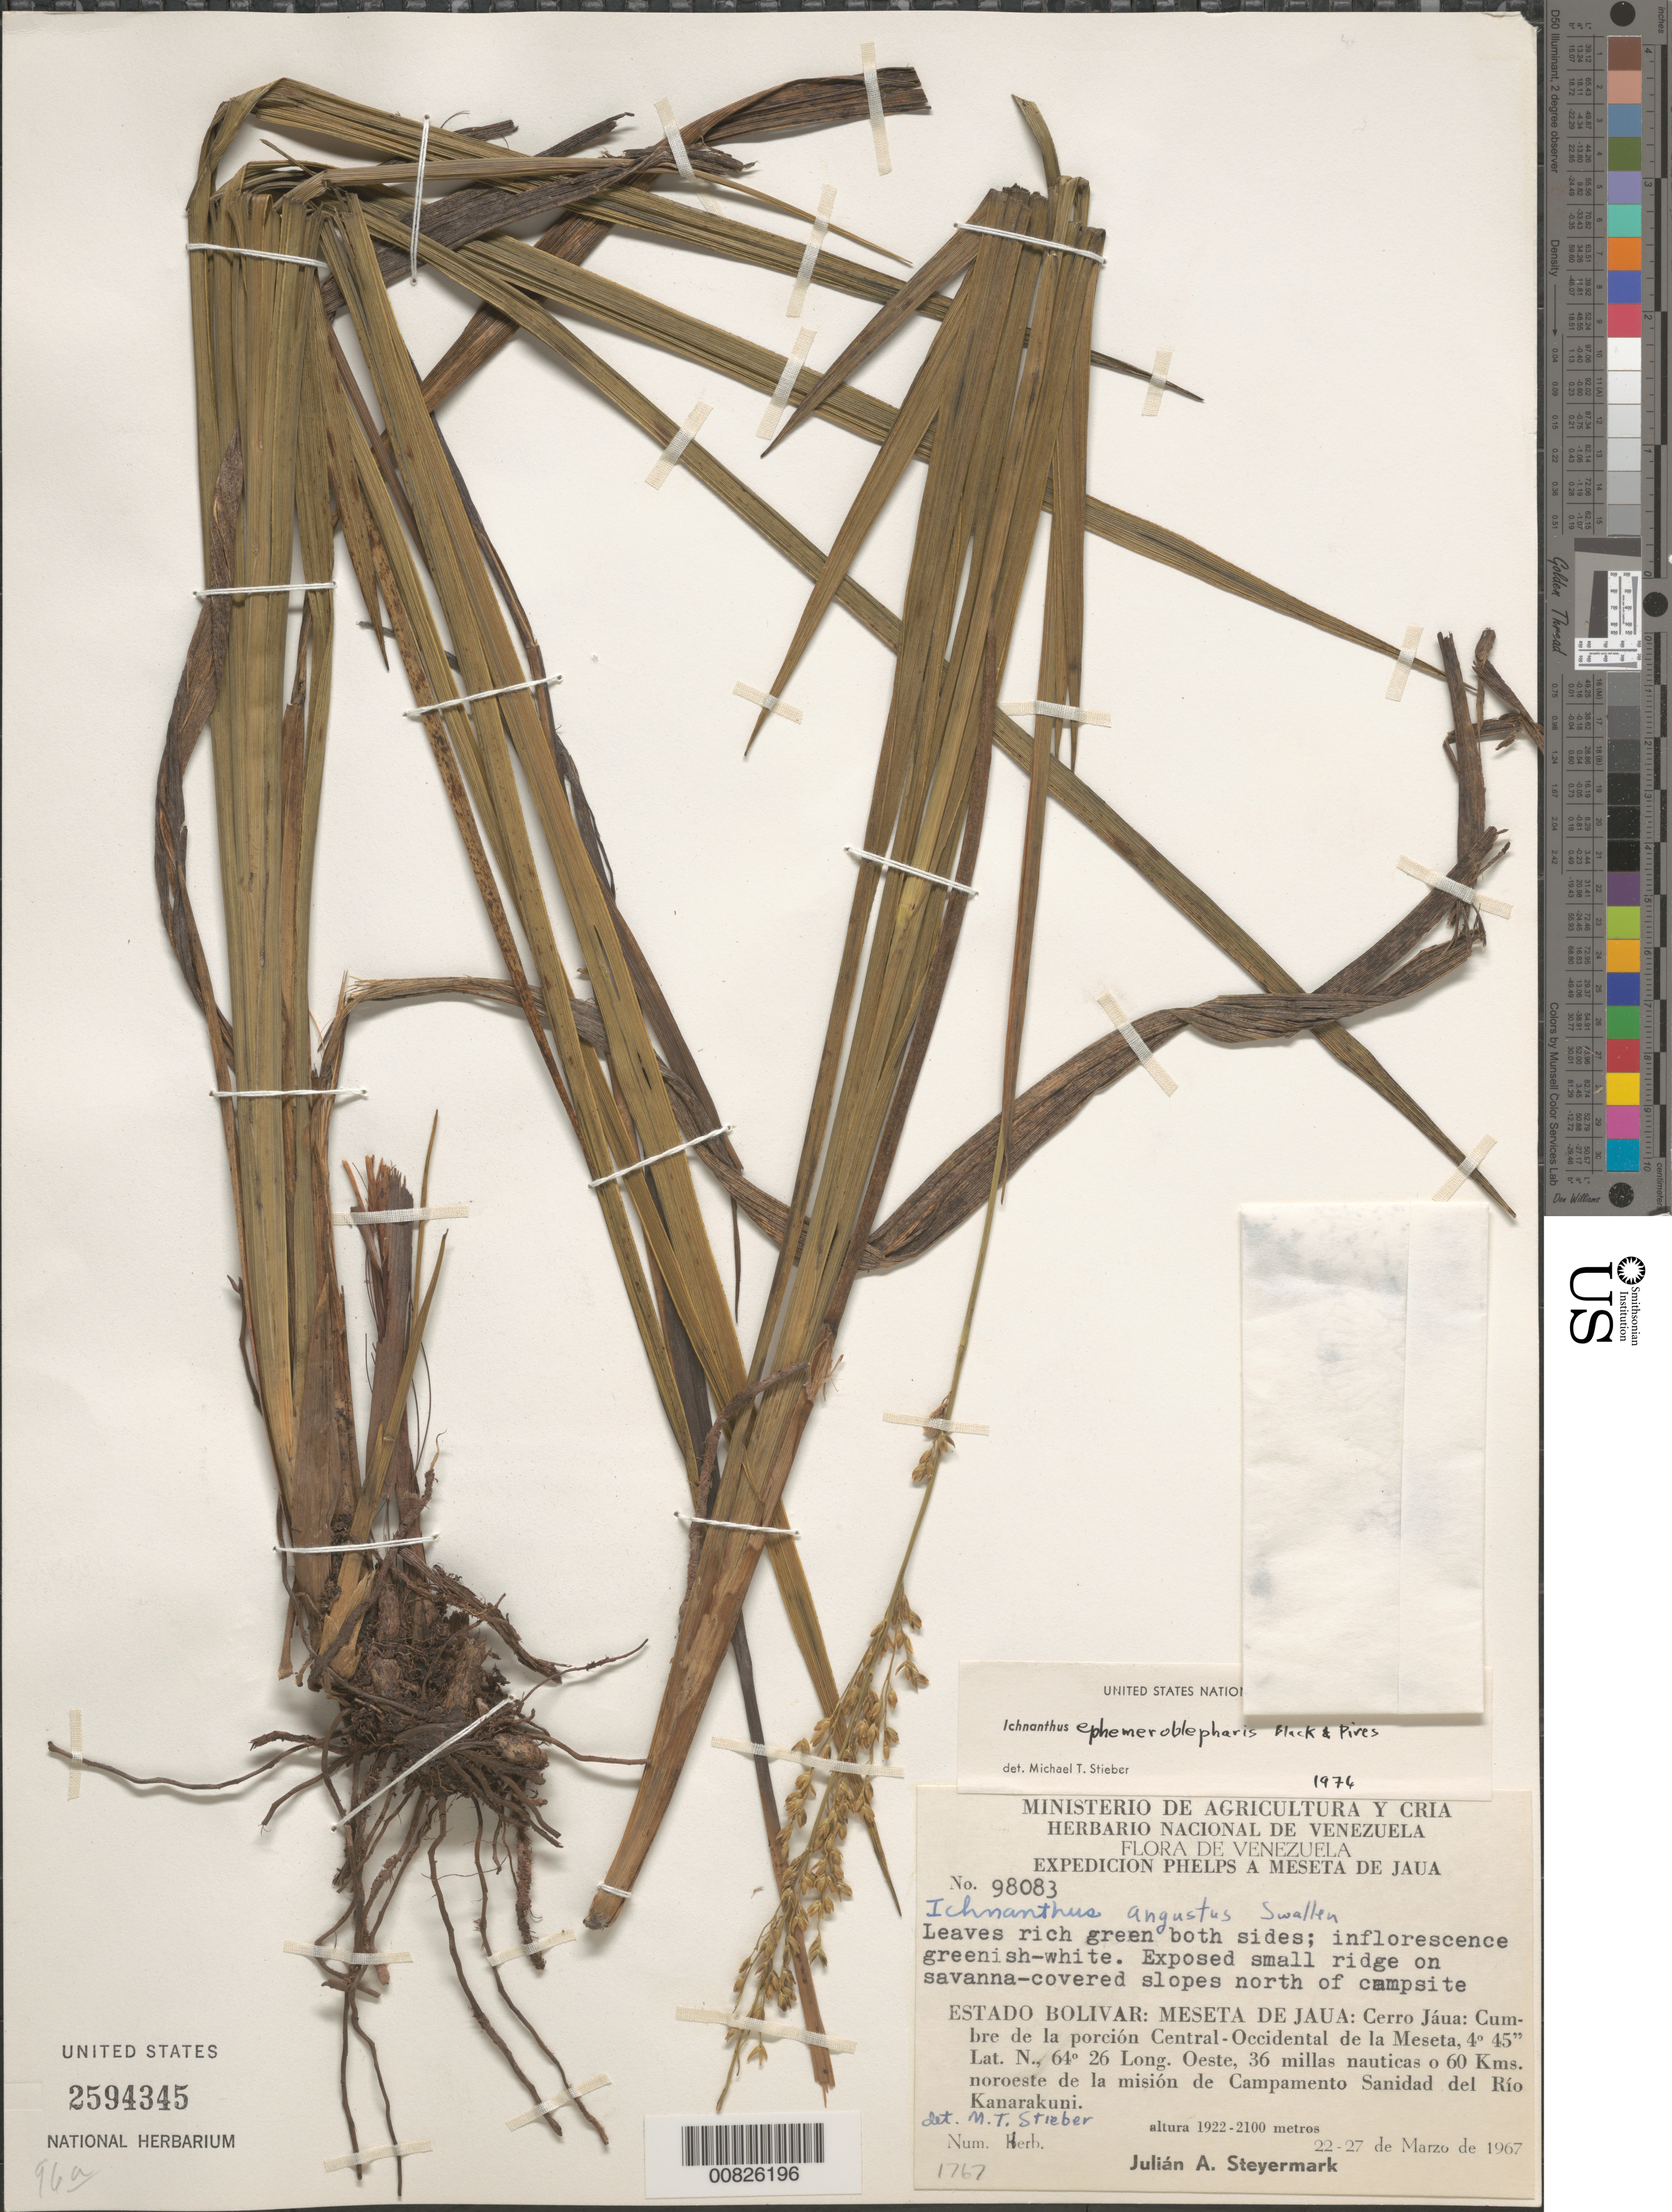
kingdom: Plantae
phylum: Tracheophyta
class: Liliopsida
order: Poales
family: Poaceae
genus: Ichnanthus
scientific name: Ichnanthus ephemeroblepharis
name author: G.A. Black & Fróes in G.A. Black & Pires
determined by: Stieber, M. T.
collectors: J. Steyermark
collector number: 98083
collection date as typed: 22-Mar-67 to 27-Mar-67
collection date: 1967-03-22/1967-03-27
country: Venezuela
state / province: Bolívar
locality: Meseta del Jaua: Cerro Jáua, cumbre de la porcion Central-Occidental de la Meseta, 36 millas nauticas o 60 km NO de la mision de Campamento Sanidad del Río Kanarakuni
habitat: Exposed small ridge on savanna-covered slopes N of camsite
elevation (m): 1922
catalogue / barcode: US 2594345